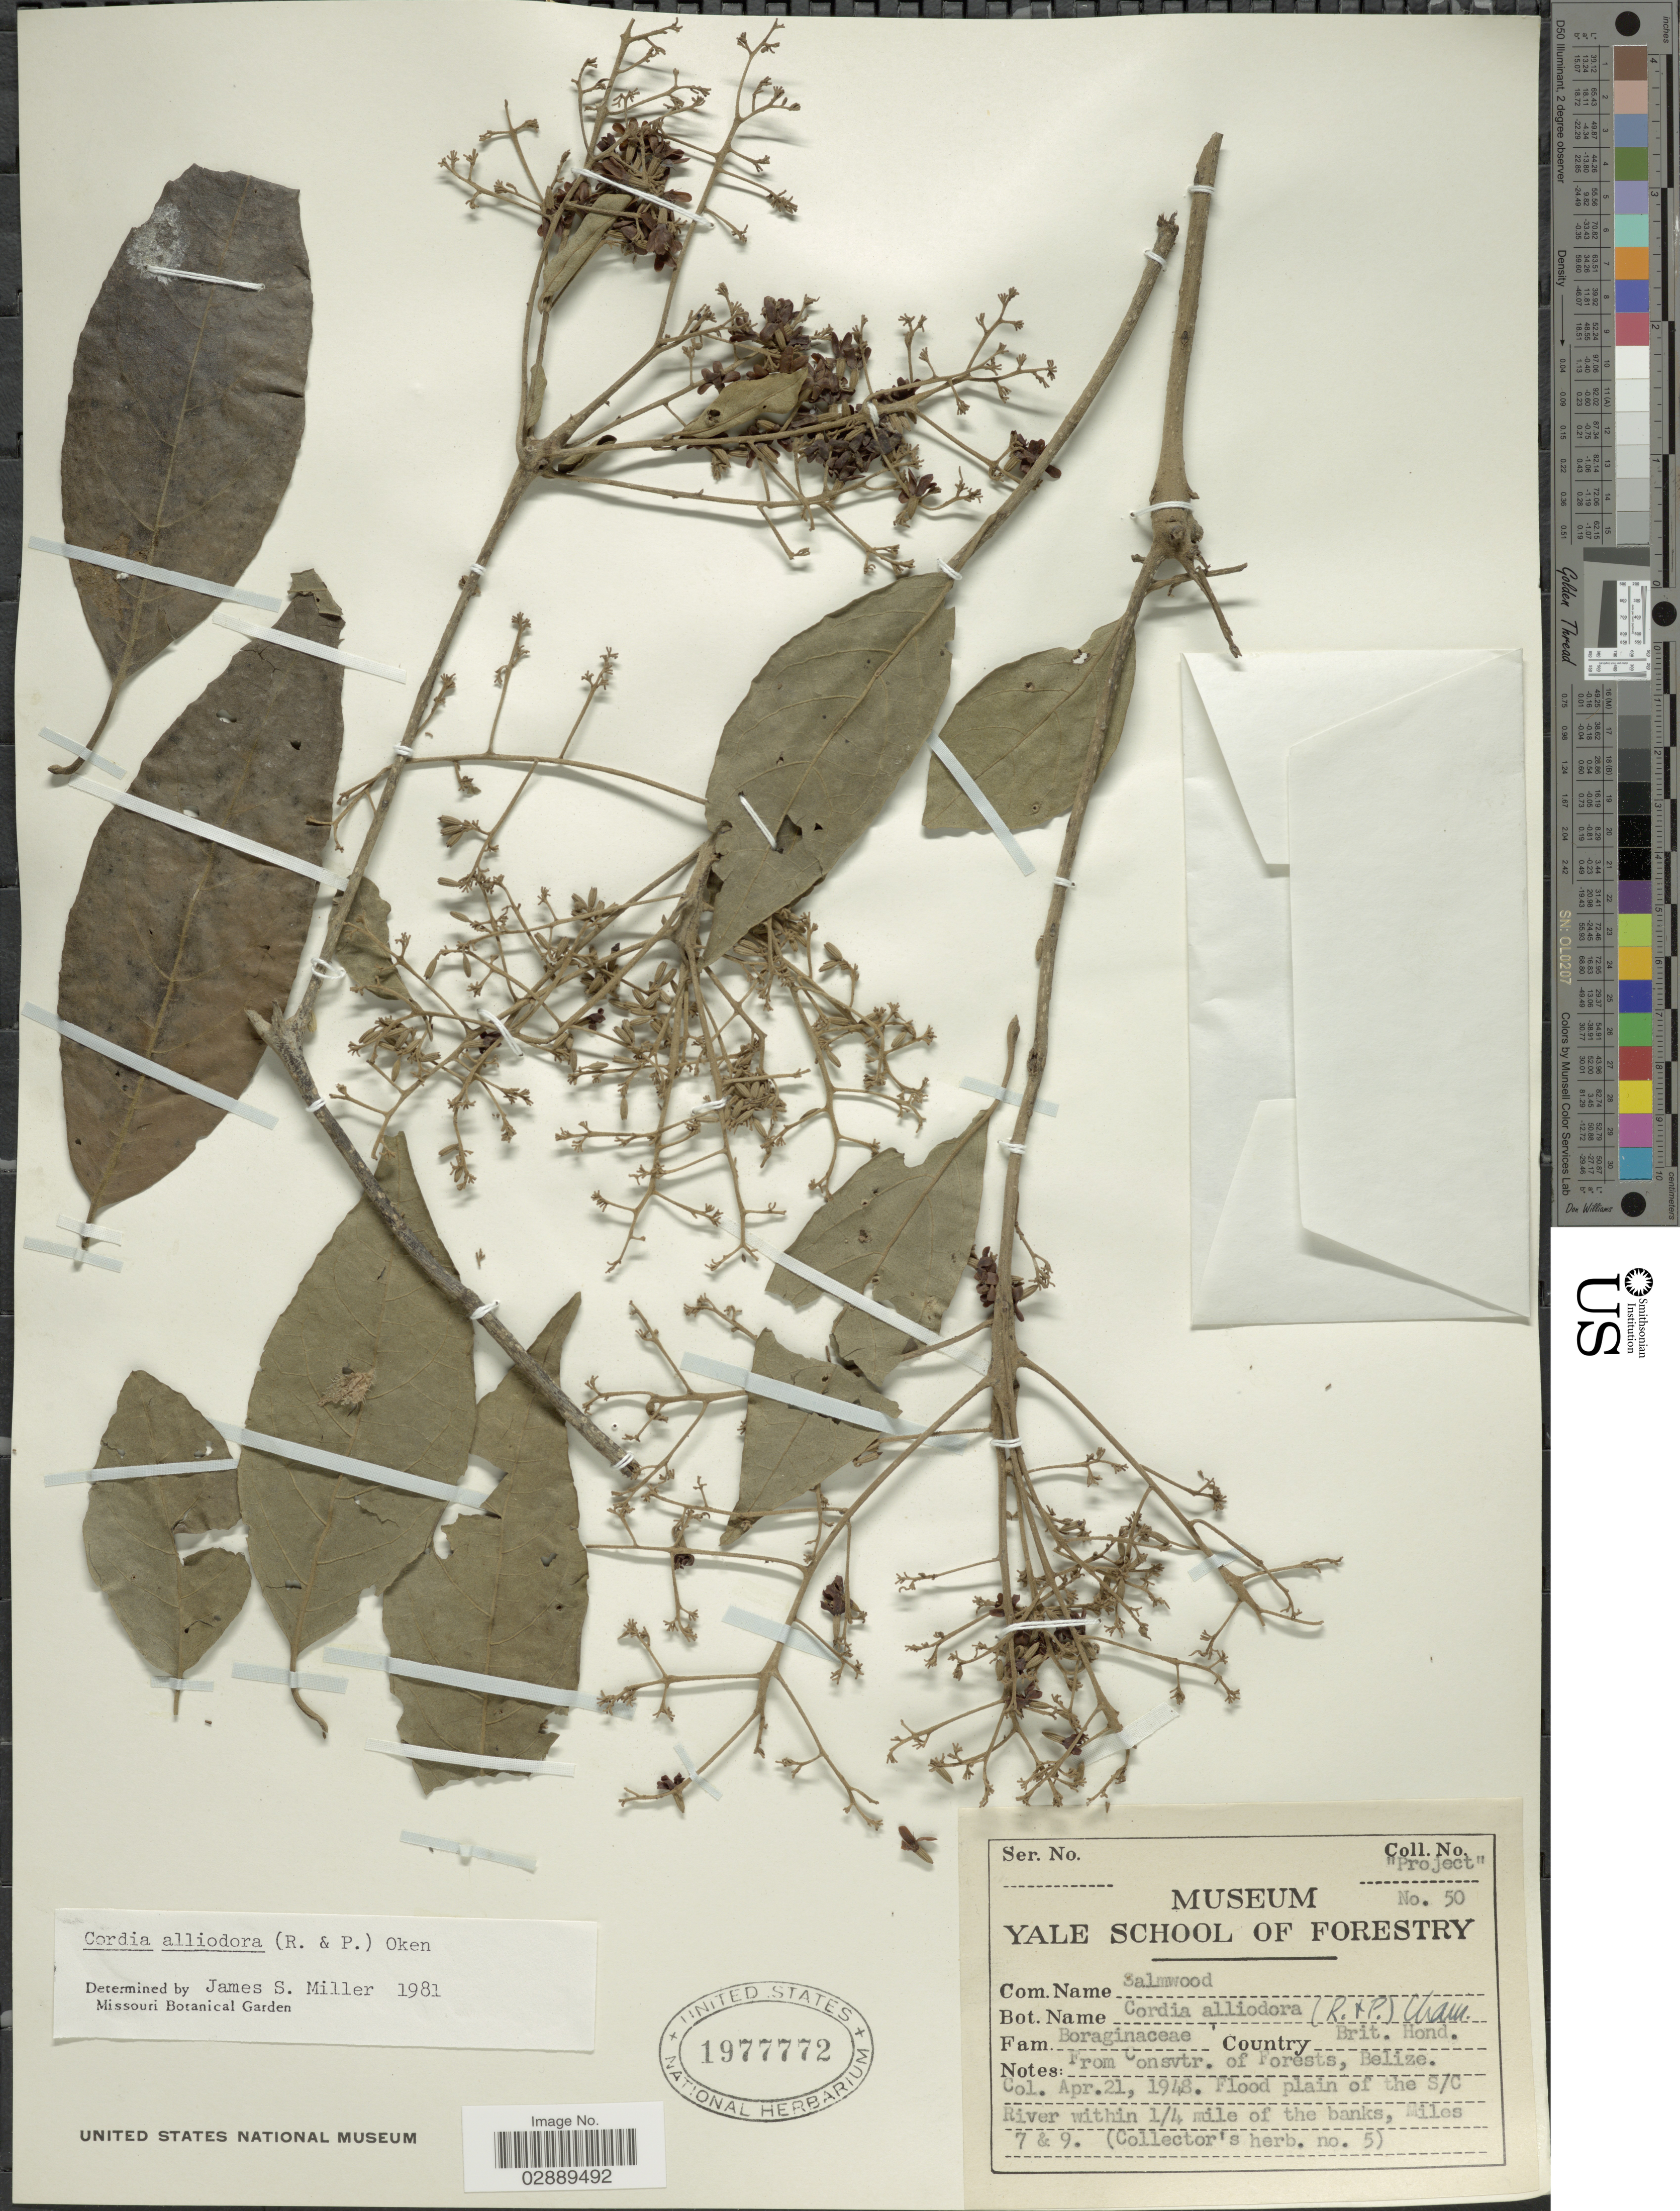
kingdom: Plantae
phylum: Tracheophyta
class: Magnoliopsida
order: Boraginales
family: Cordiaceae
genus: Cordia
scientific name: Cordia alliodora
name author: (Ruiz & Pav.) Oken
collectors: -. Cons. of Forests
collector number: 50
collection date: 1948-04-21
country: Belize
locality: Brit. Hond. Flood plain of the S/C River within 1/4 mile of the bank, Miles 7 & 9.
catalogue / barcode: US 1977772